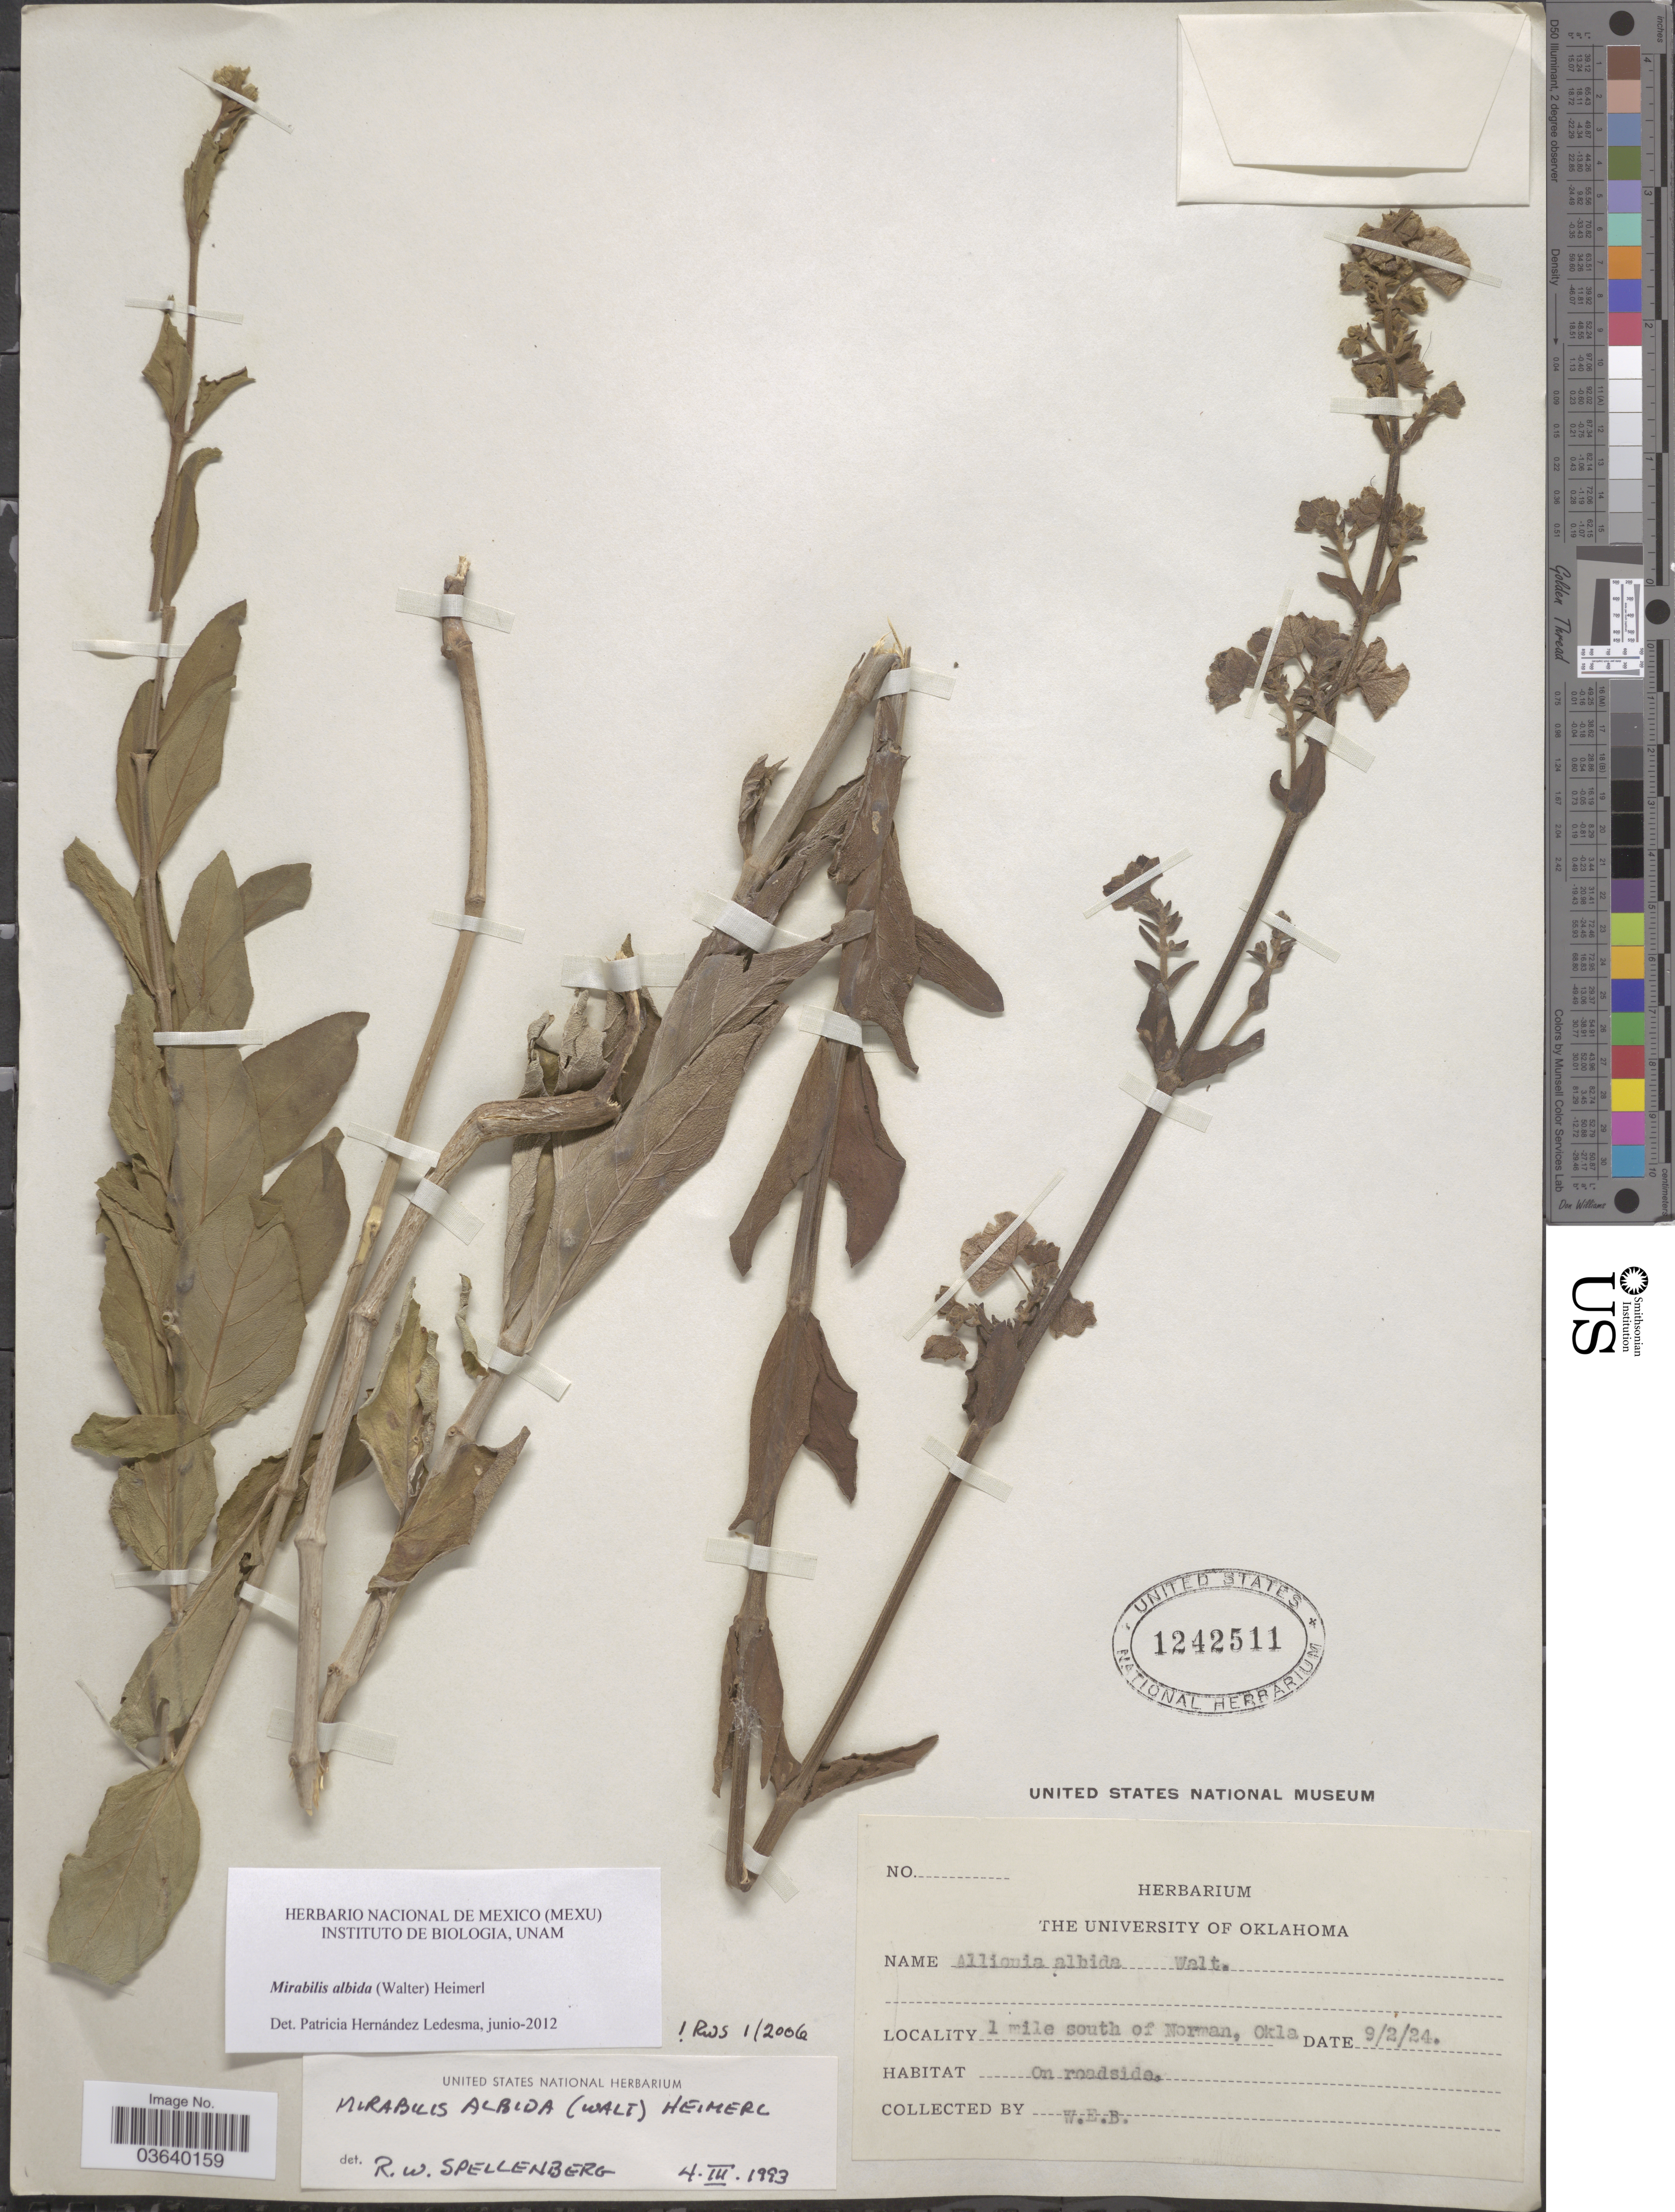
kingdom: Plantae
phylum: Tracheophyta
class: Magnoliopsida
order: Caryophyllales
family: Nyctaginaceae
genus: Mirabilis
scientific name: Mirabilis albida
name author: (Walter) Heimerl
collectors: W. E. B.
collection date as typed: Transcribed d/m/y: 2/9/24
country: United States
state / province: Oklahoma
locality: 1 mile south of Norman.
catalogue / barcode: US 1242511